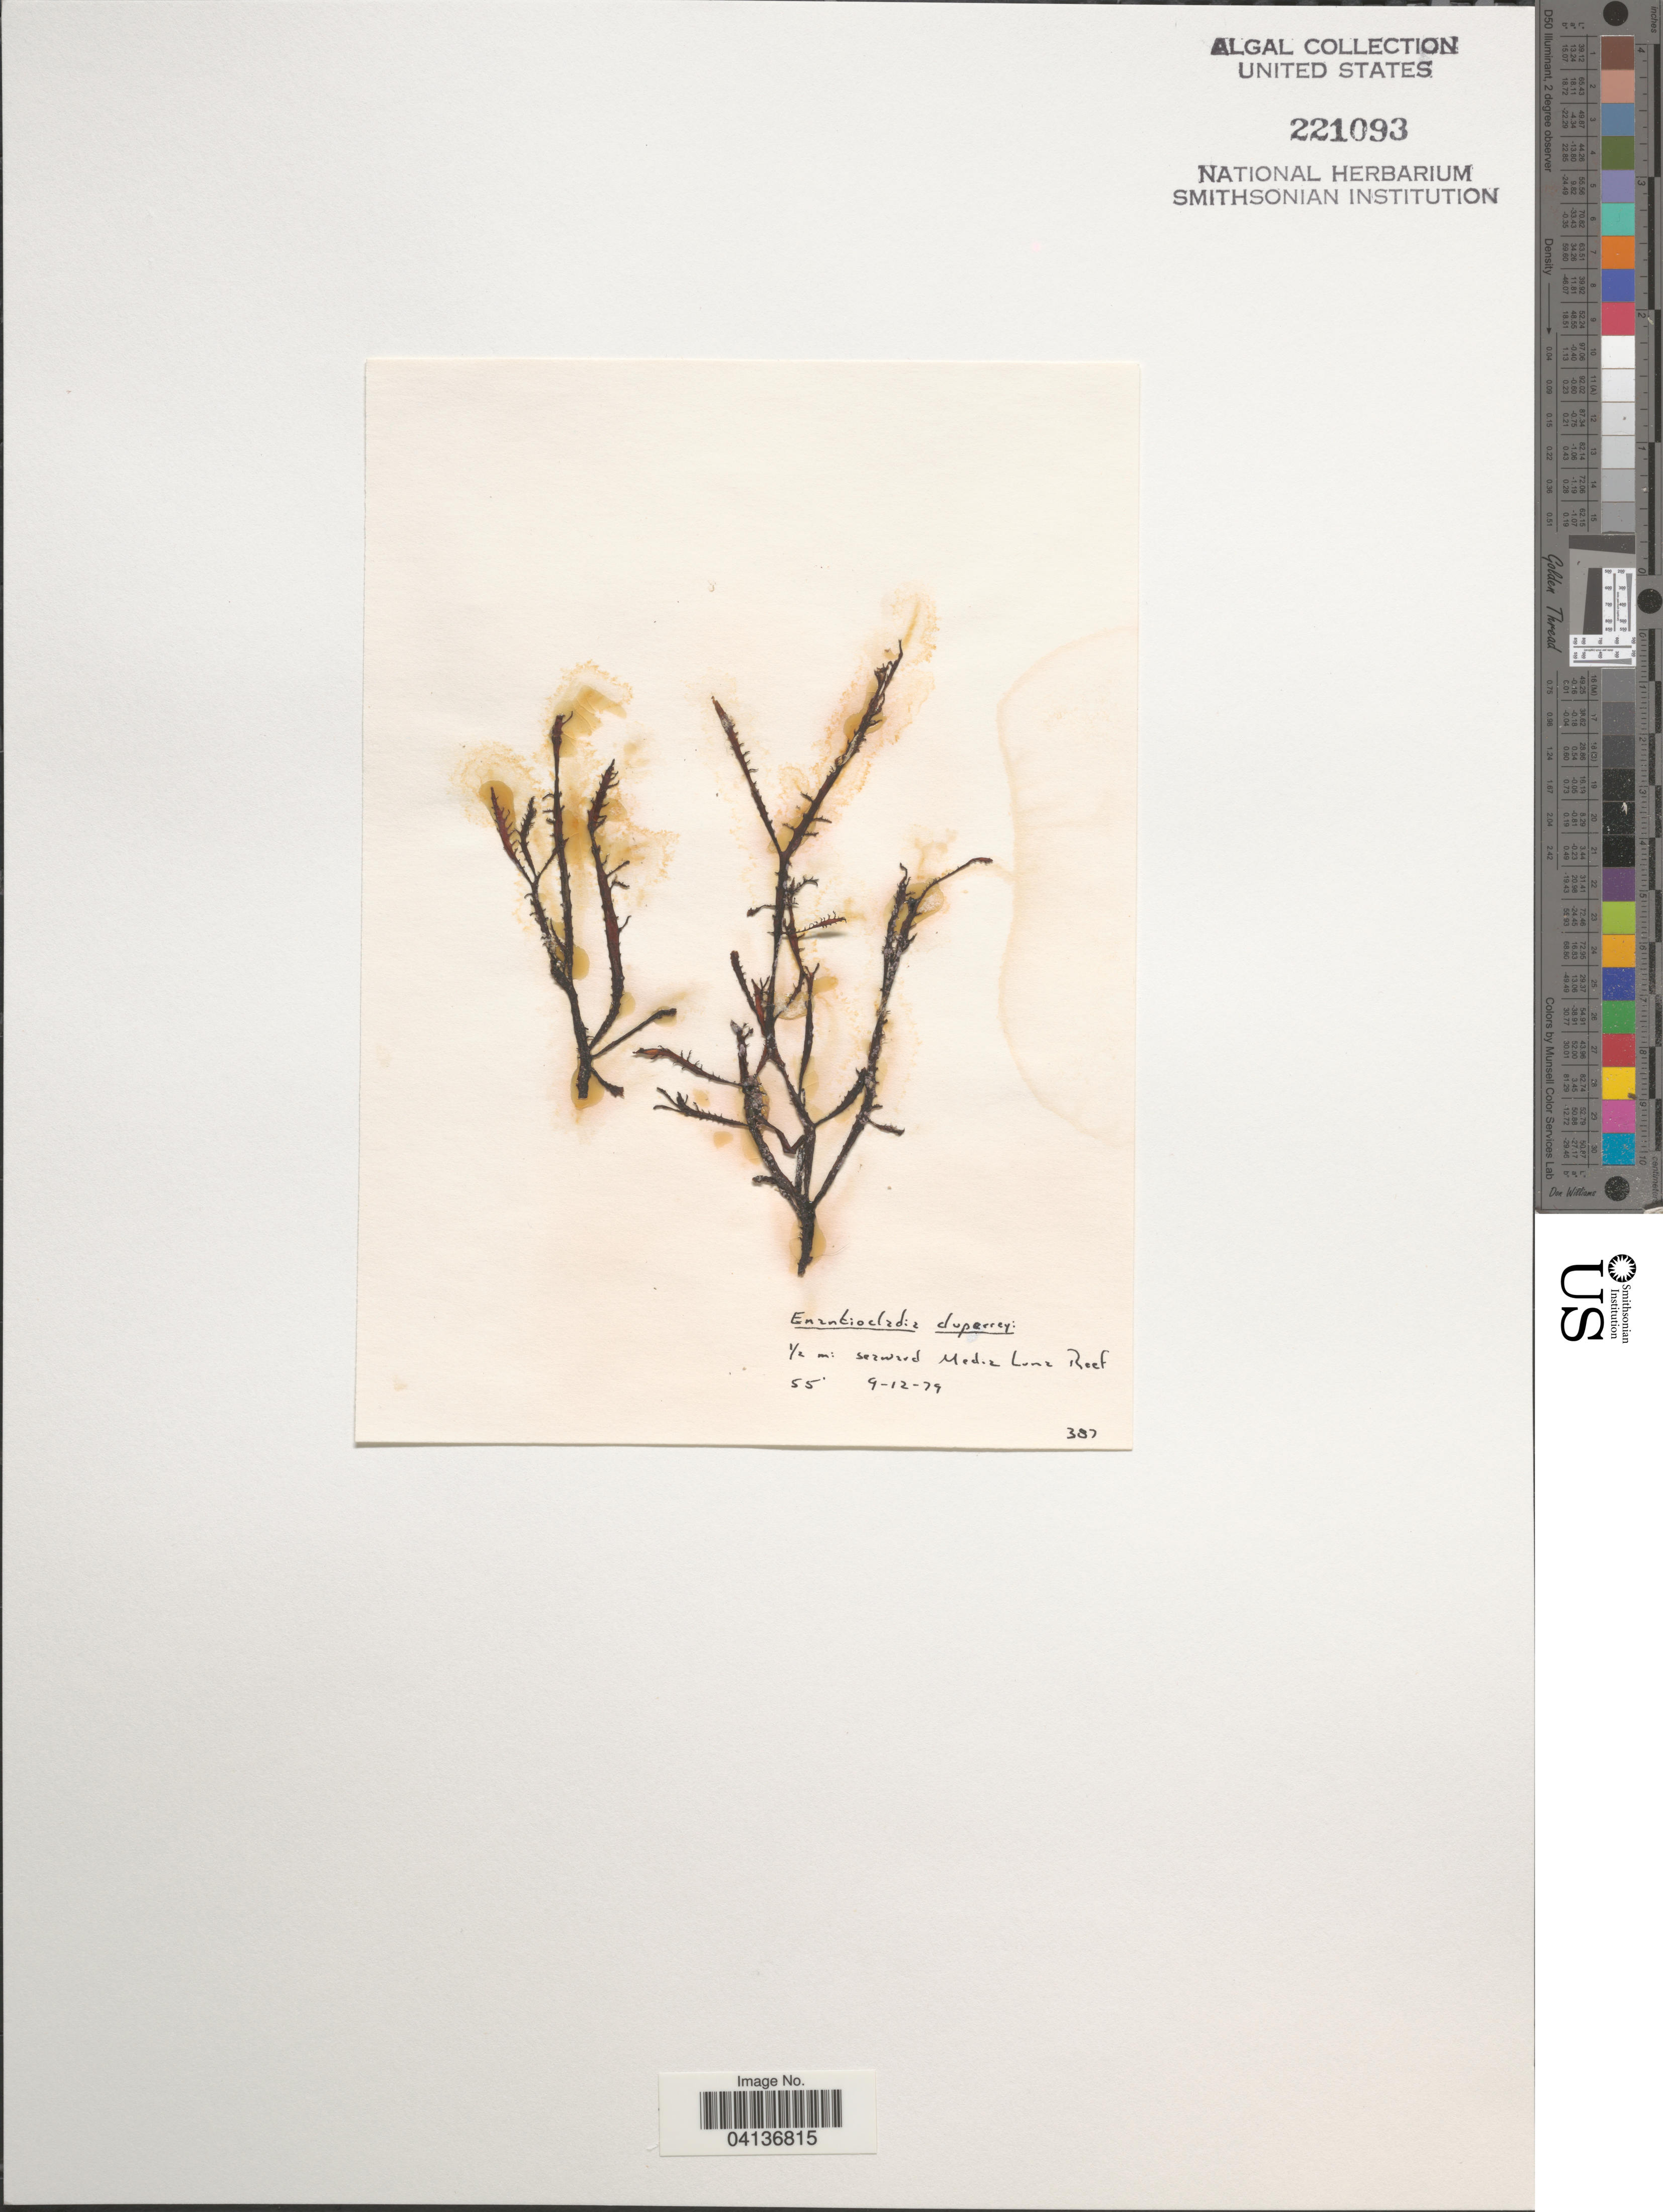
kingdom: Plantae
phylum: Rhodophyta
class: Florideophyceae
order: Ceramiales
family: Rhodomelaceae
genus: Enantiocladia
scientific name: Enantiocladia duperreyi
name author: (C. Agardh) Falkenb.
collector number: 387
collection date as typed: Transcribed d/m/y: 9/12/79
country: Puerto Rico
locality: ½ mi seaward Media Luna Reef.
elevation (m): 17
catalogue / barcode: US 221093